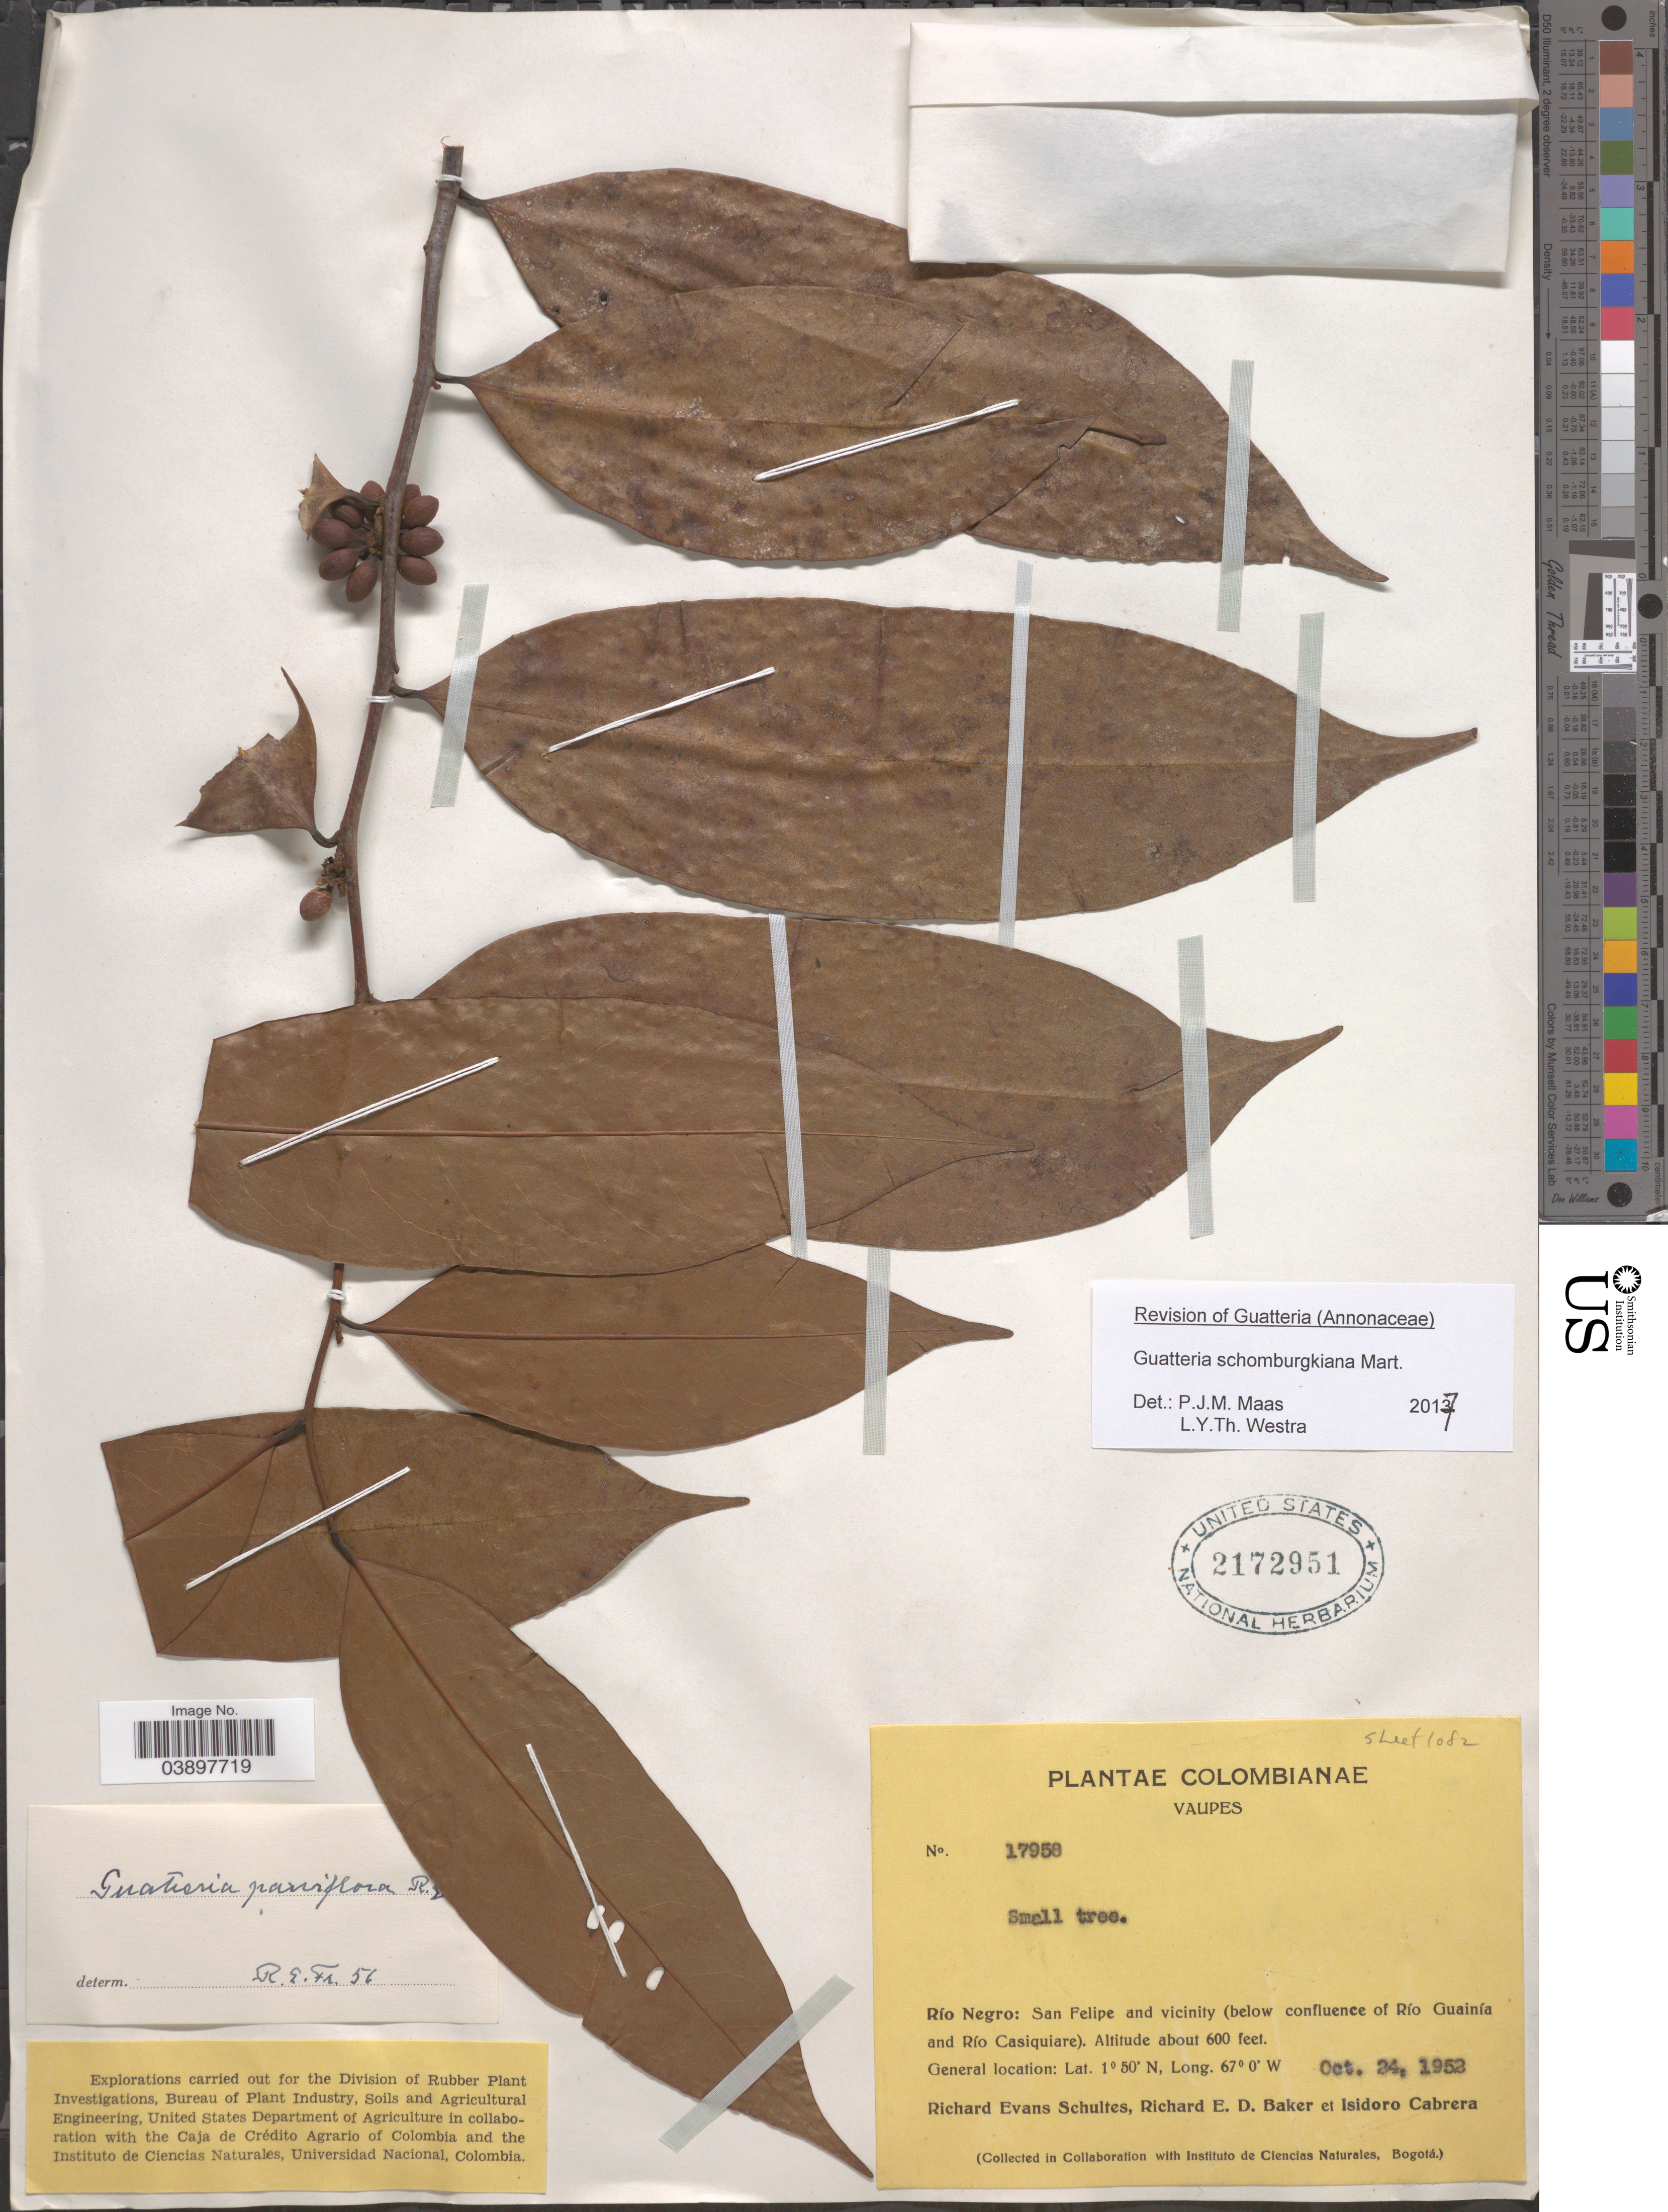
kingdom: Plantae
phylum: Tracheophyta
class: Magnoliopsida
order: Magnoliales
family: Annonaceae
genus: Guatteria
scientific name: Guatteria schomburgkiana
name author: Mart.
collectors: R. E. Schultes, R. E. D. Baker & I. Cabrera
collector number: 17958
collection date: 1952-10-24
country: Colombia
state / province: Vaupés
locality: Río Negro: San Felipe and vicinity (below confluence of río Guainía and Río Casiquiare).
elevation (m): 183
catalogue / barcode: US 2172951